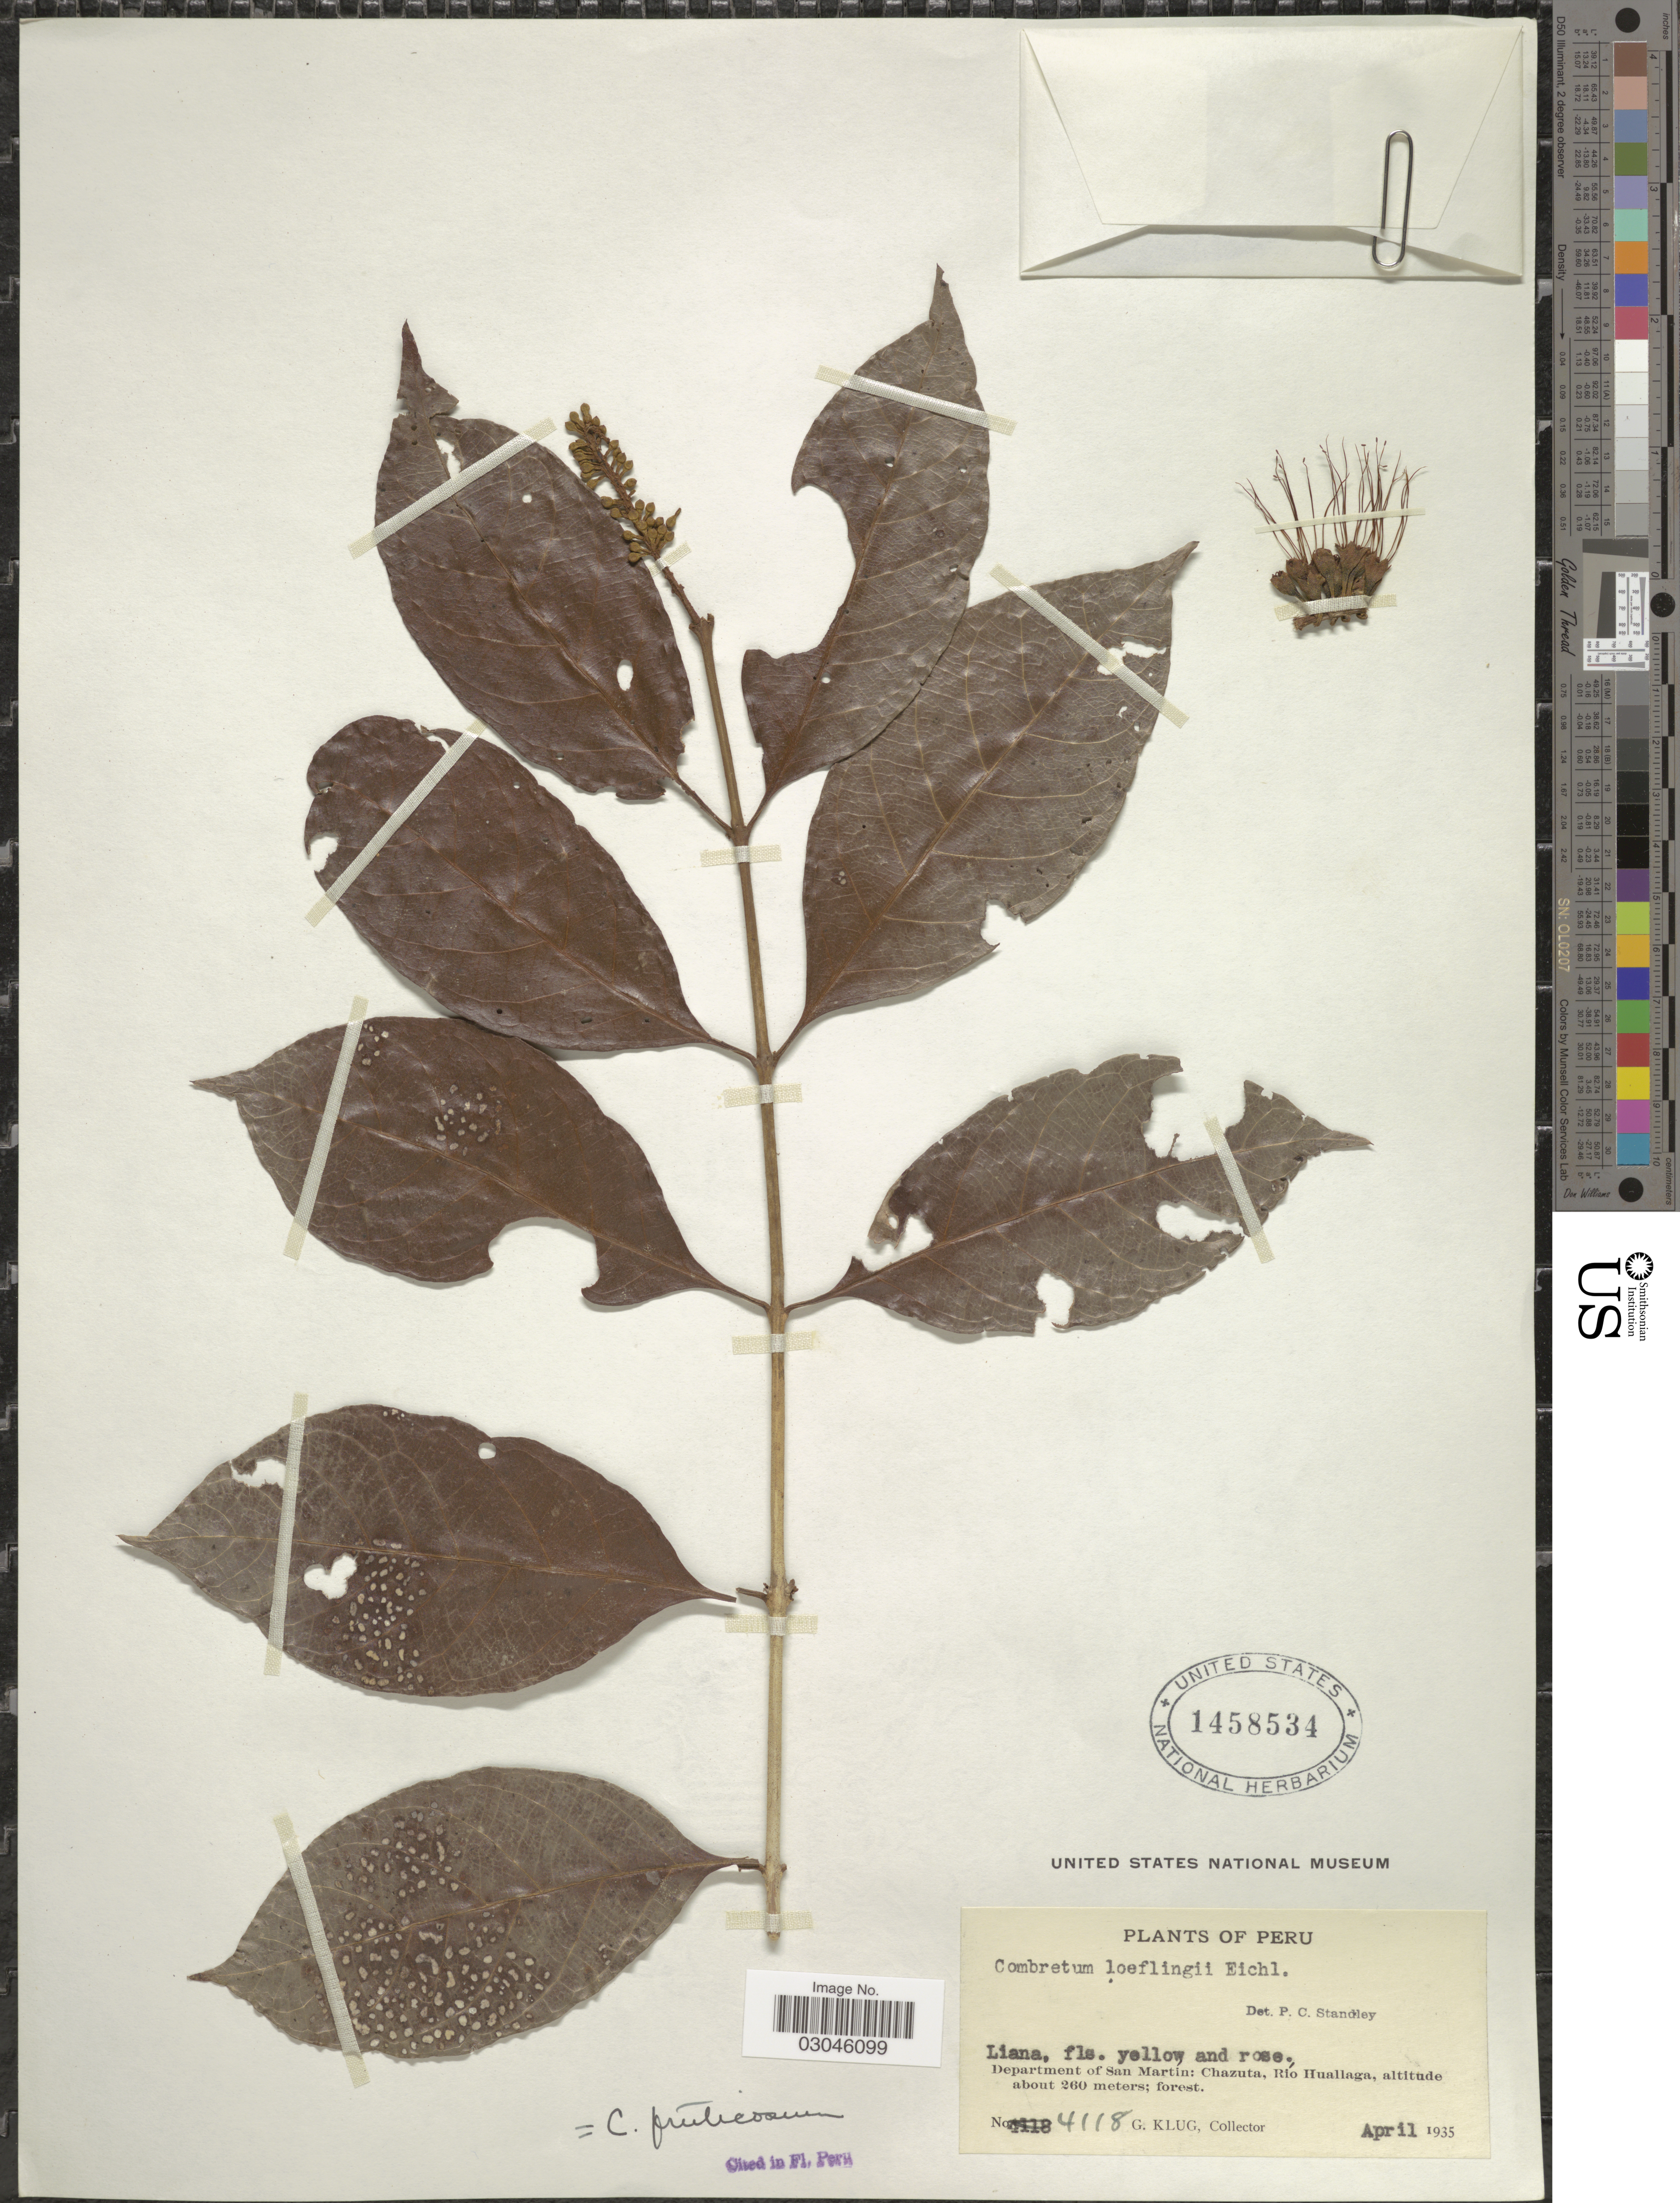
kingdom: Plantae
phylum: Tracheophyta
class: Magnoliopsida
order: Myrtales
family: Combretaceae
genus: Combretum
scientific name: Combretum fruticosum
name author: (Loefl.) Stuntz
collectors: G. Klug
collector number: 4118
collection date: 1935-04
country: Peru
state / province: San Martín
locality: Department of San Martín: Chazuta, Río Huallaga.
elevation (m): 260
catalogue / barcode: US 1458534